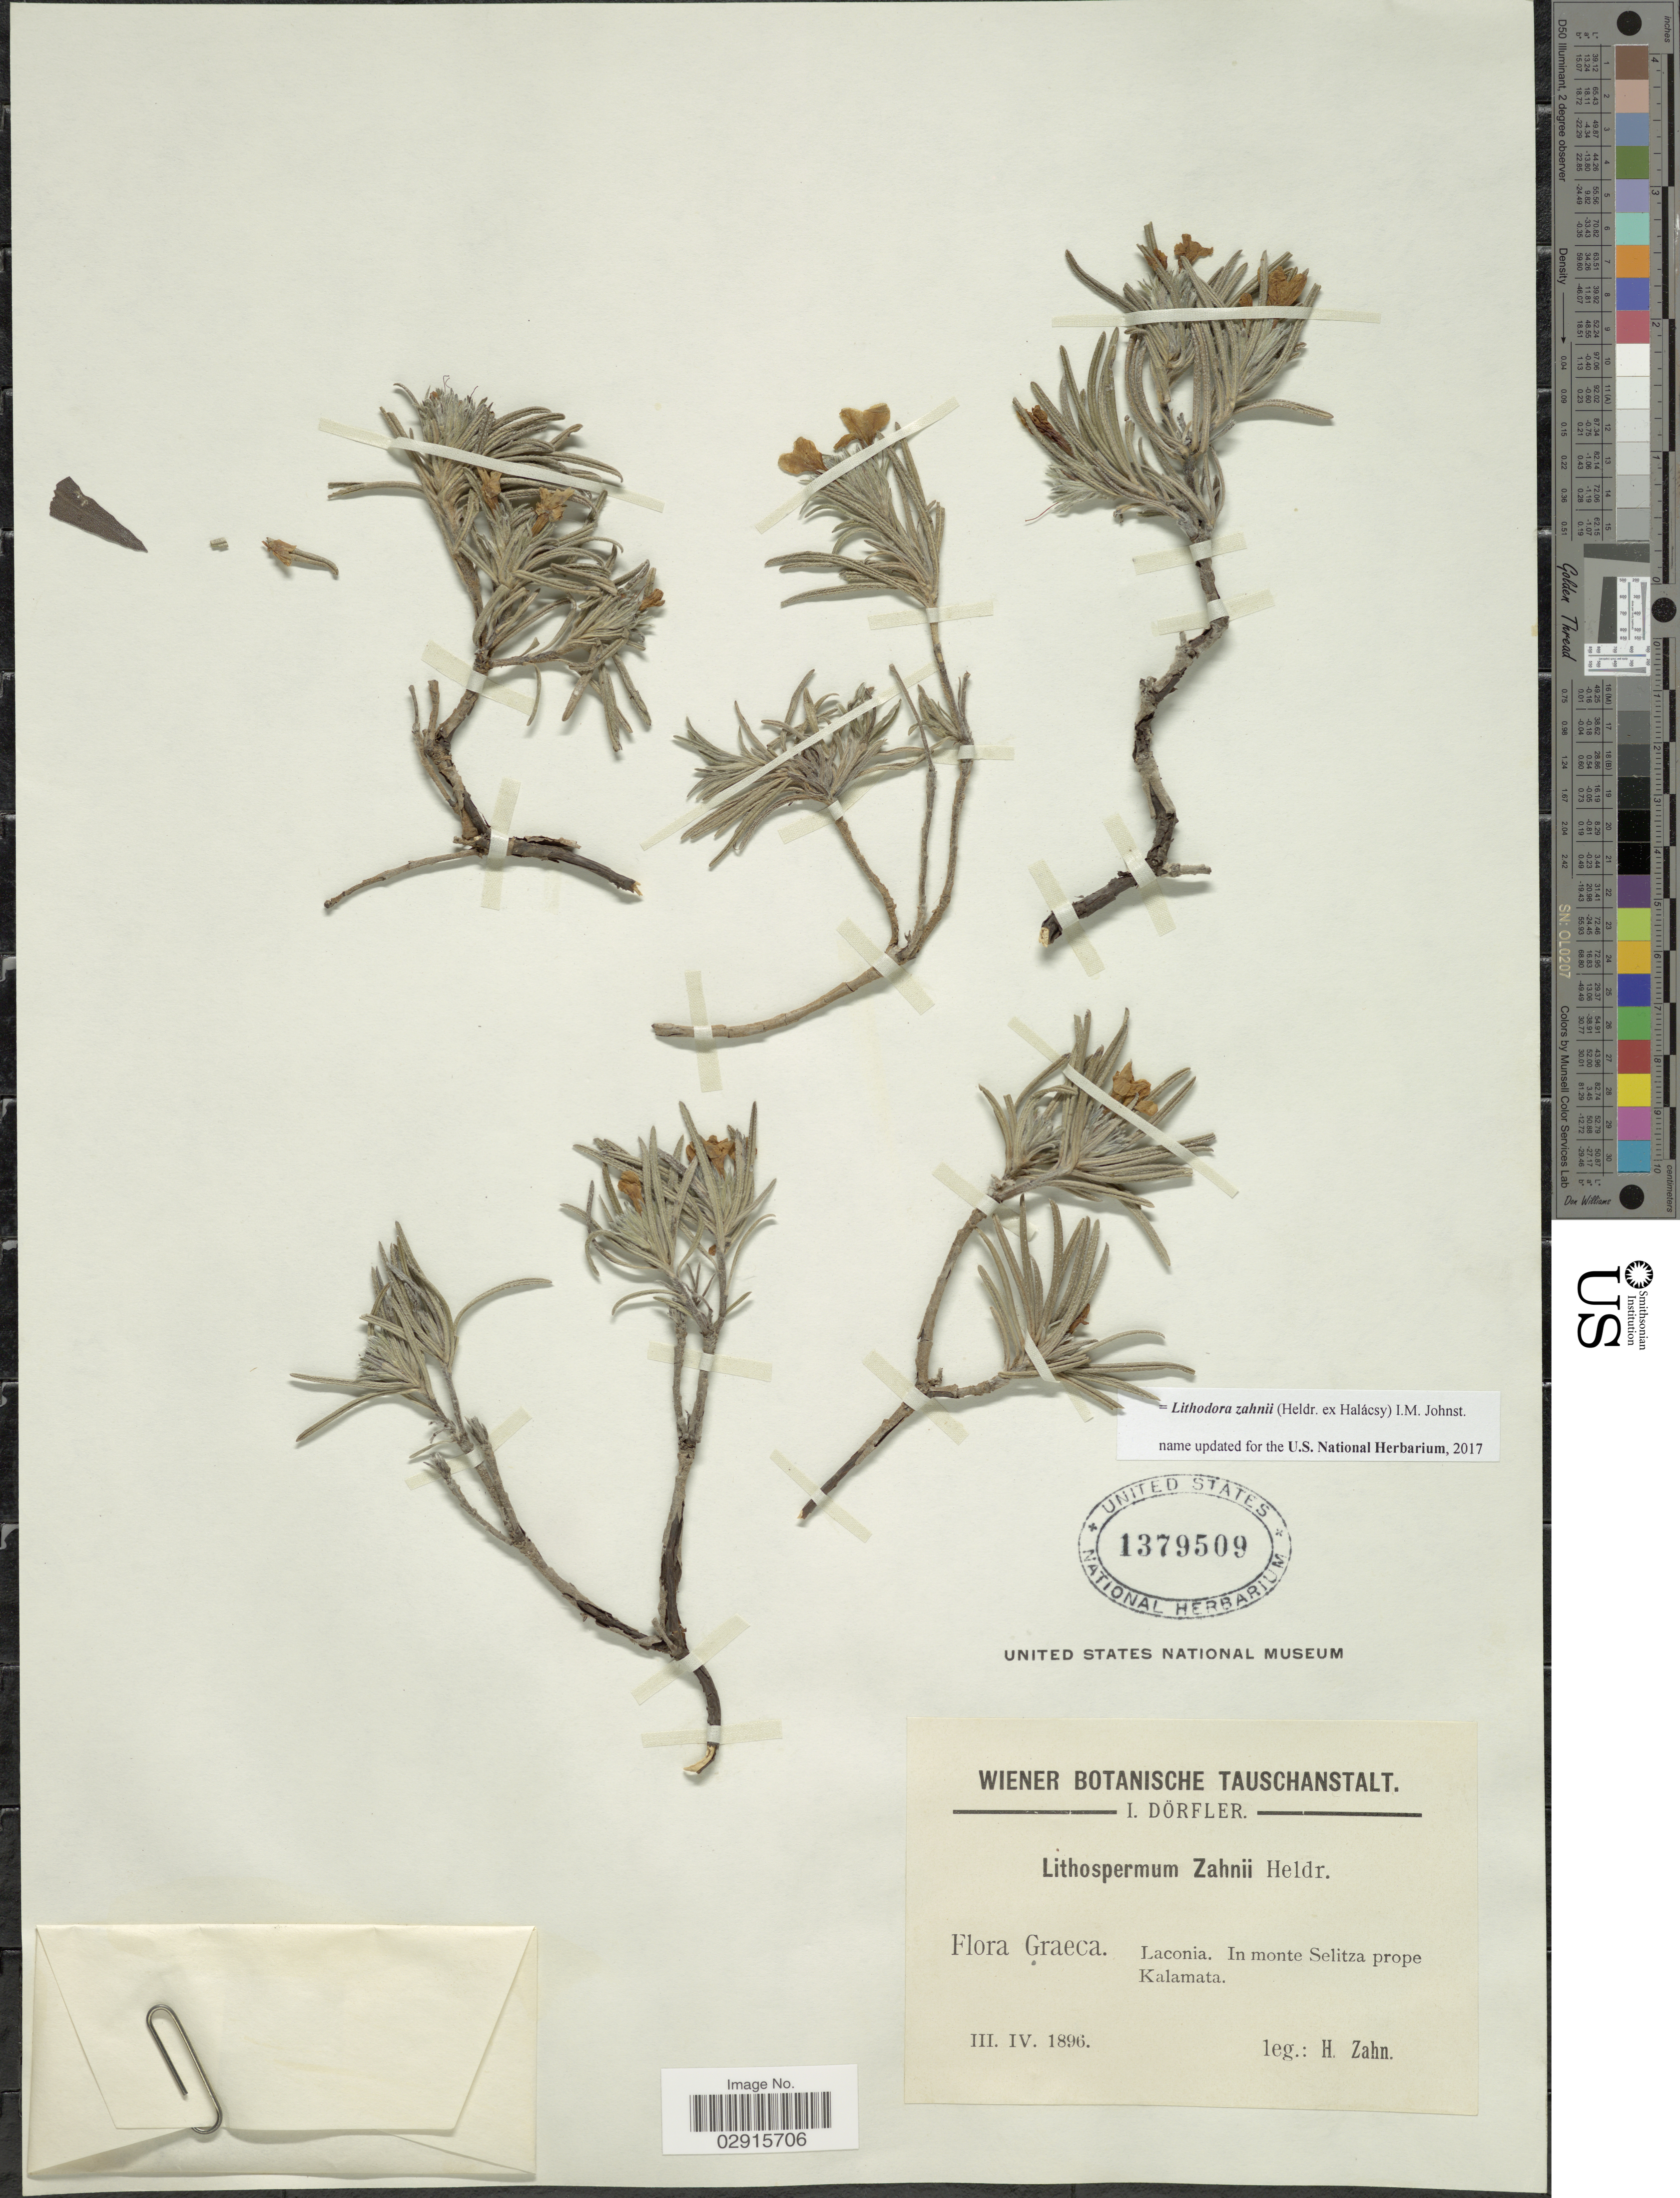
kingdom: Plantae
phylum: Tracheophyta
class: Magnoliopsida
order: Boraginales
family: Boraginaceae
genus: Lithodora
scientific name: Lithodora zahnii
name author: (Heldr. ex Halácsy) I.M. Johnst.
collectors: H. Zahn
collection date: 1896-03/1896-04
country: Greece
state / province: Peloponnese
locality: Graeca. Laconia. In monte Selitza prope Kalamata.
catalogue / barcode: US 1379509